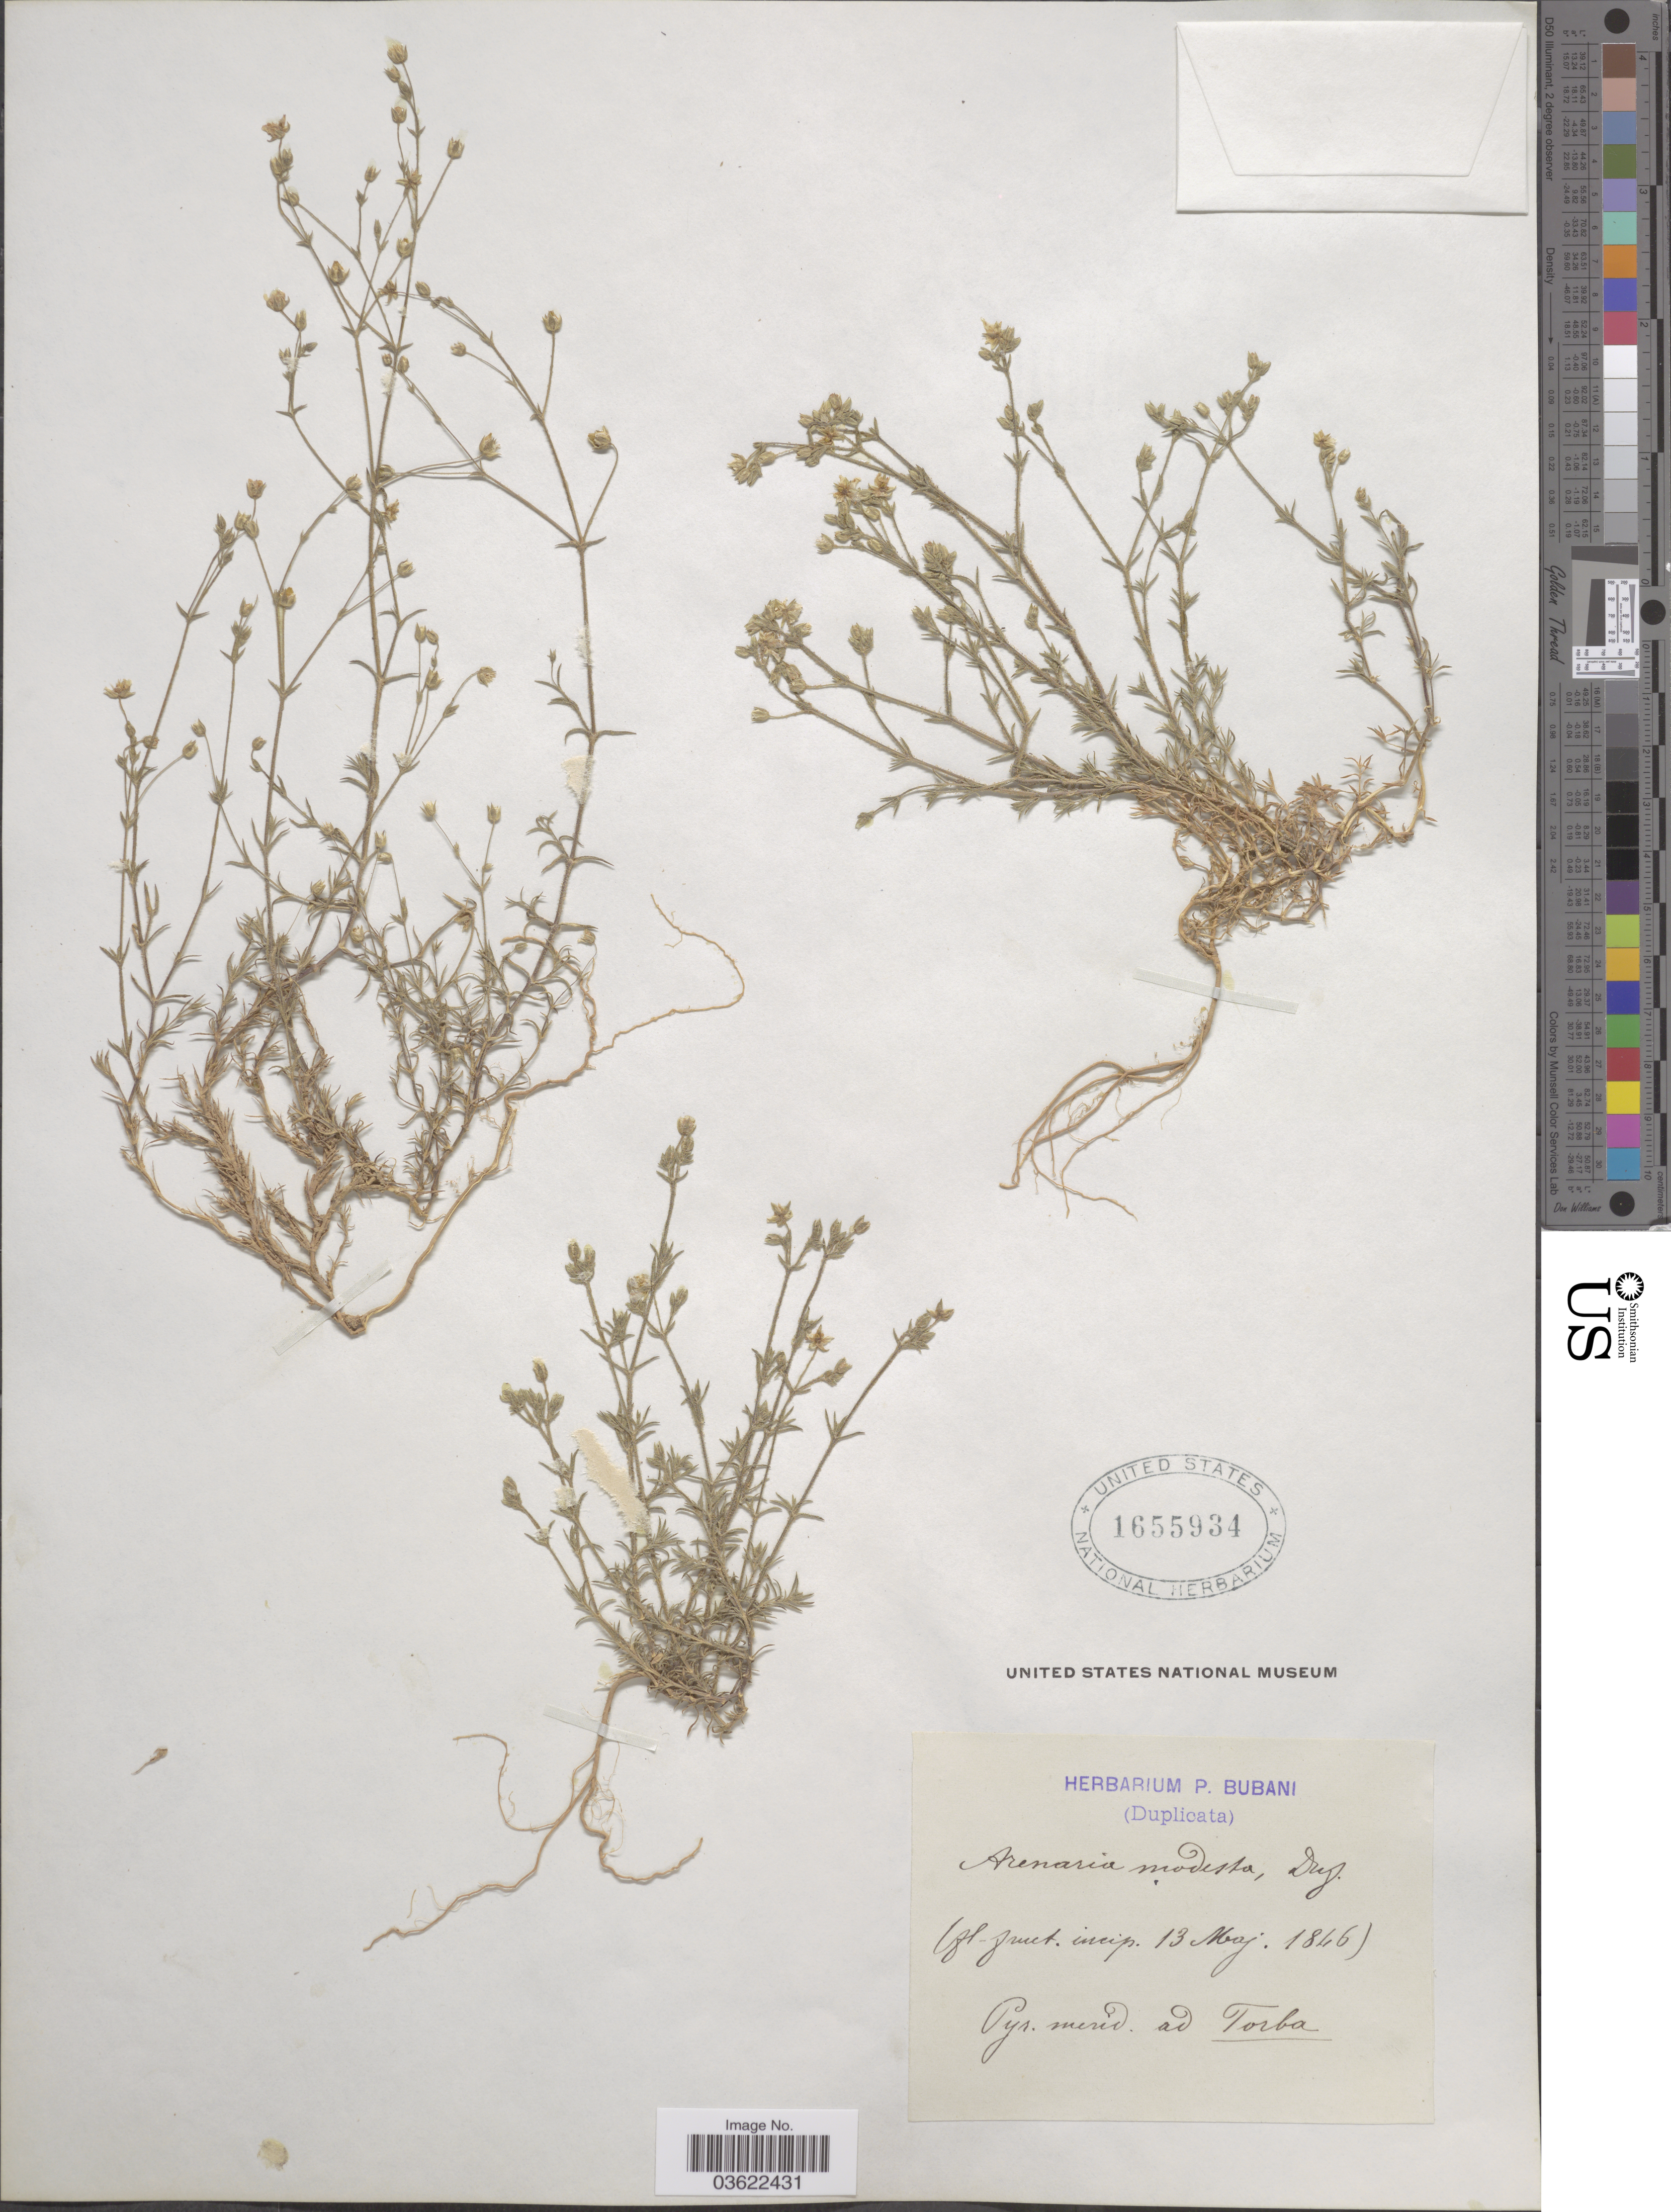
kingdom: Plantae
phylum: Tracheophyta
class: Magnoliopsida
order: Caryophyllales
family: Caryophyllaceae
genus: Arenaria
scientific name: Arenaria modesta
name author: Dufour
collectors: ex herb. P. Bubani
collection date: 1846-05-13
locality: Pyr. merid. ad Torba.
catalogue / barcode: US 1655934